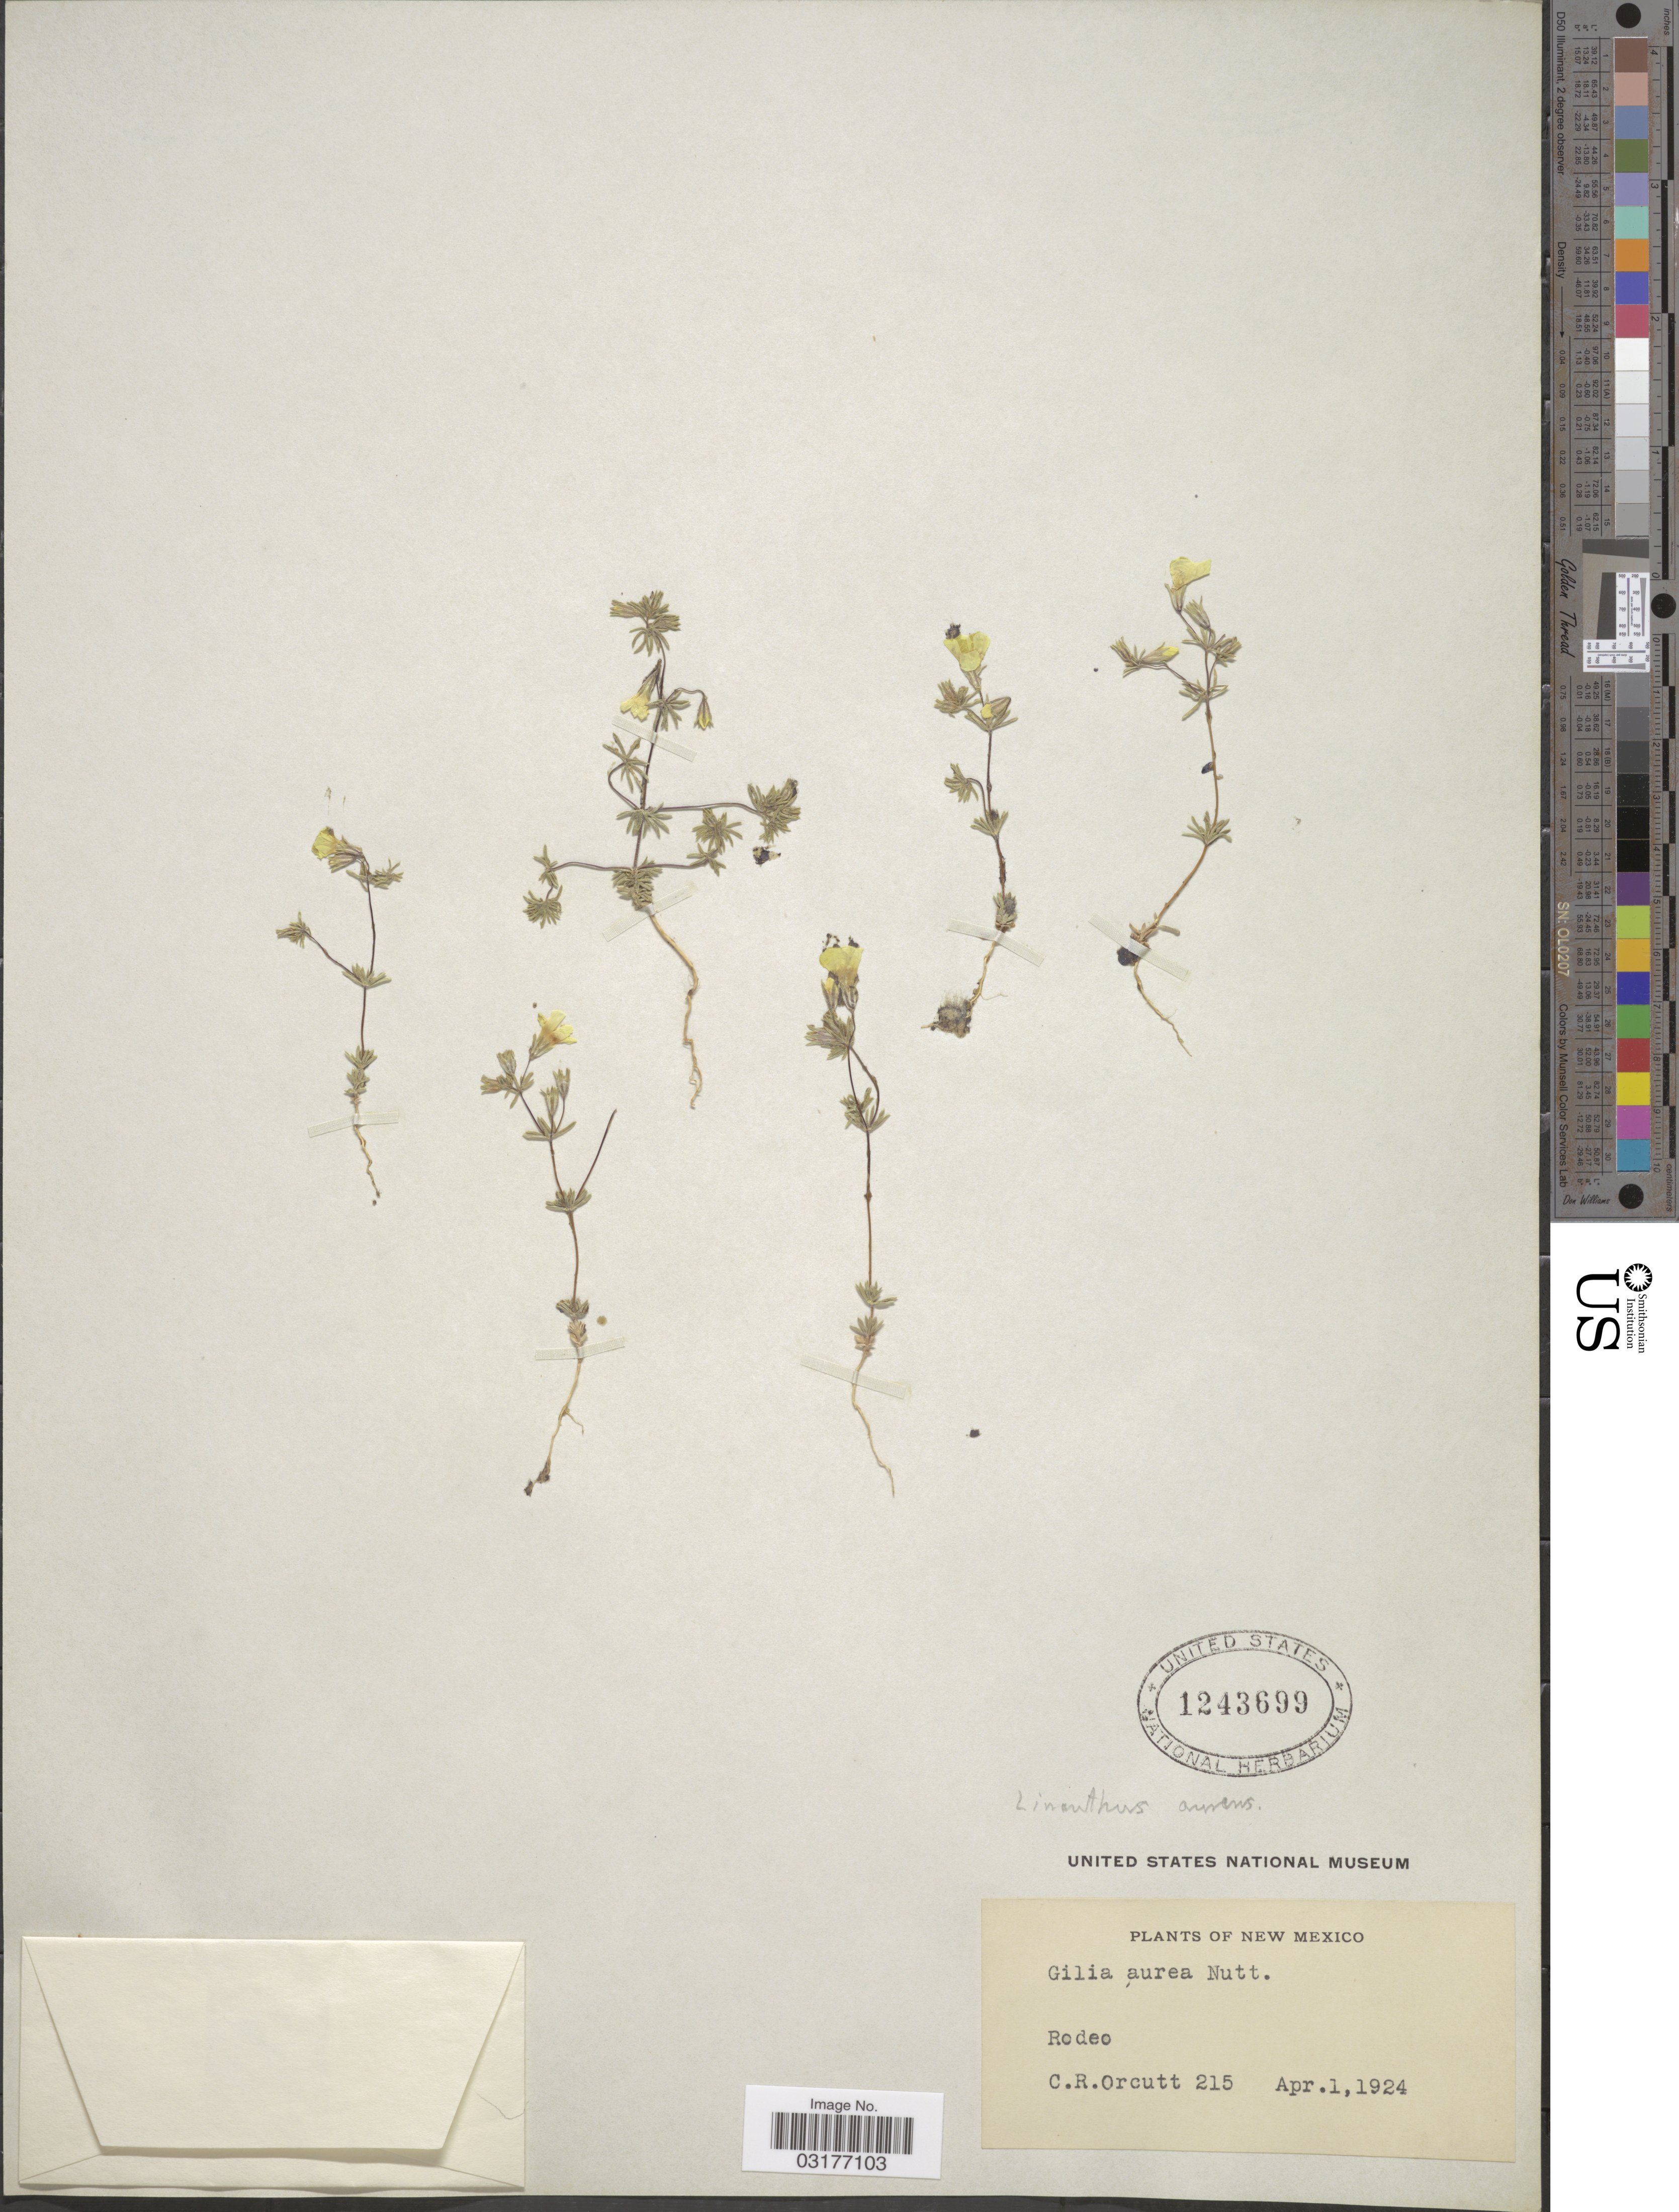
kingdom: Plantae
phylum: Tracheophyta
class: Magnoliopsida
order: Ericales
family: Polemoniaceae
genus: Leptosiphon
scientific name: Leptosiphon chrysanthus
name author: J.M. Porter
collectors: C. R. Orcutt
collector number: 215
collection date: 1924-04-01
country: United States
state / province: New Mexico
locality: Rodeo.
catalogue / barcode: US 1243699